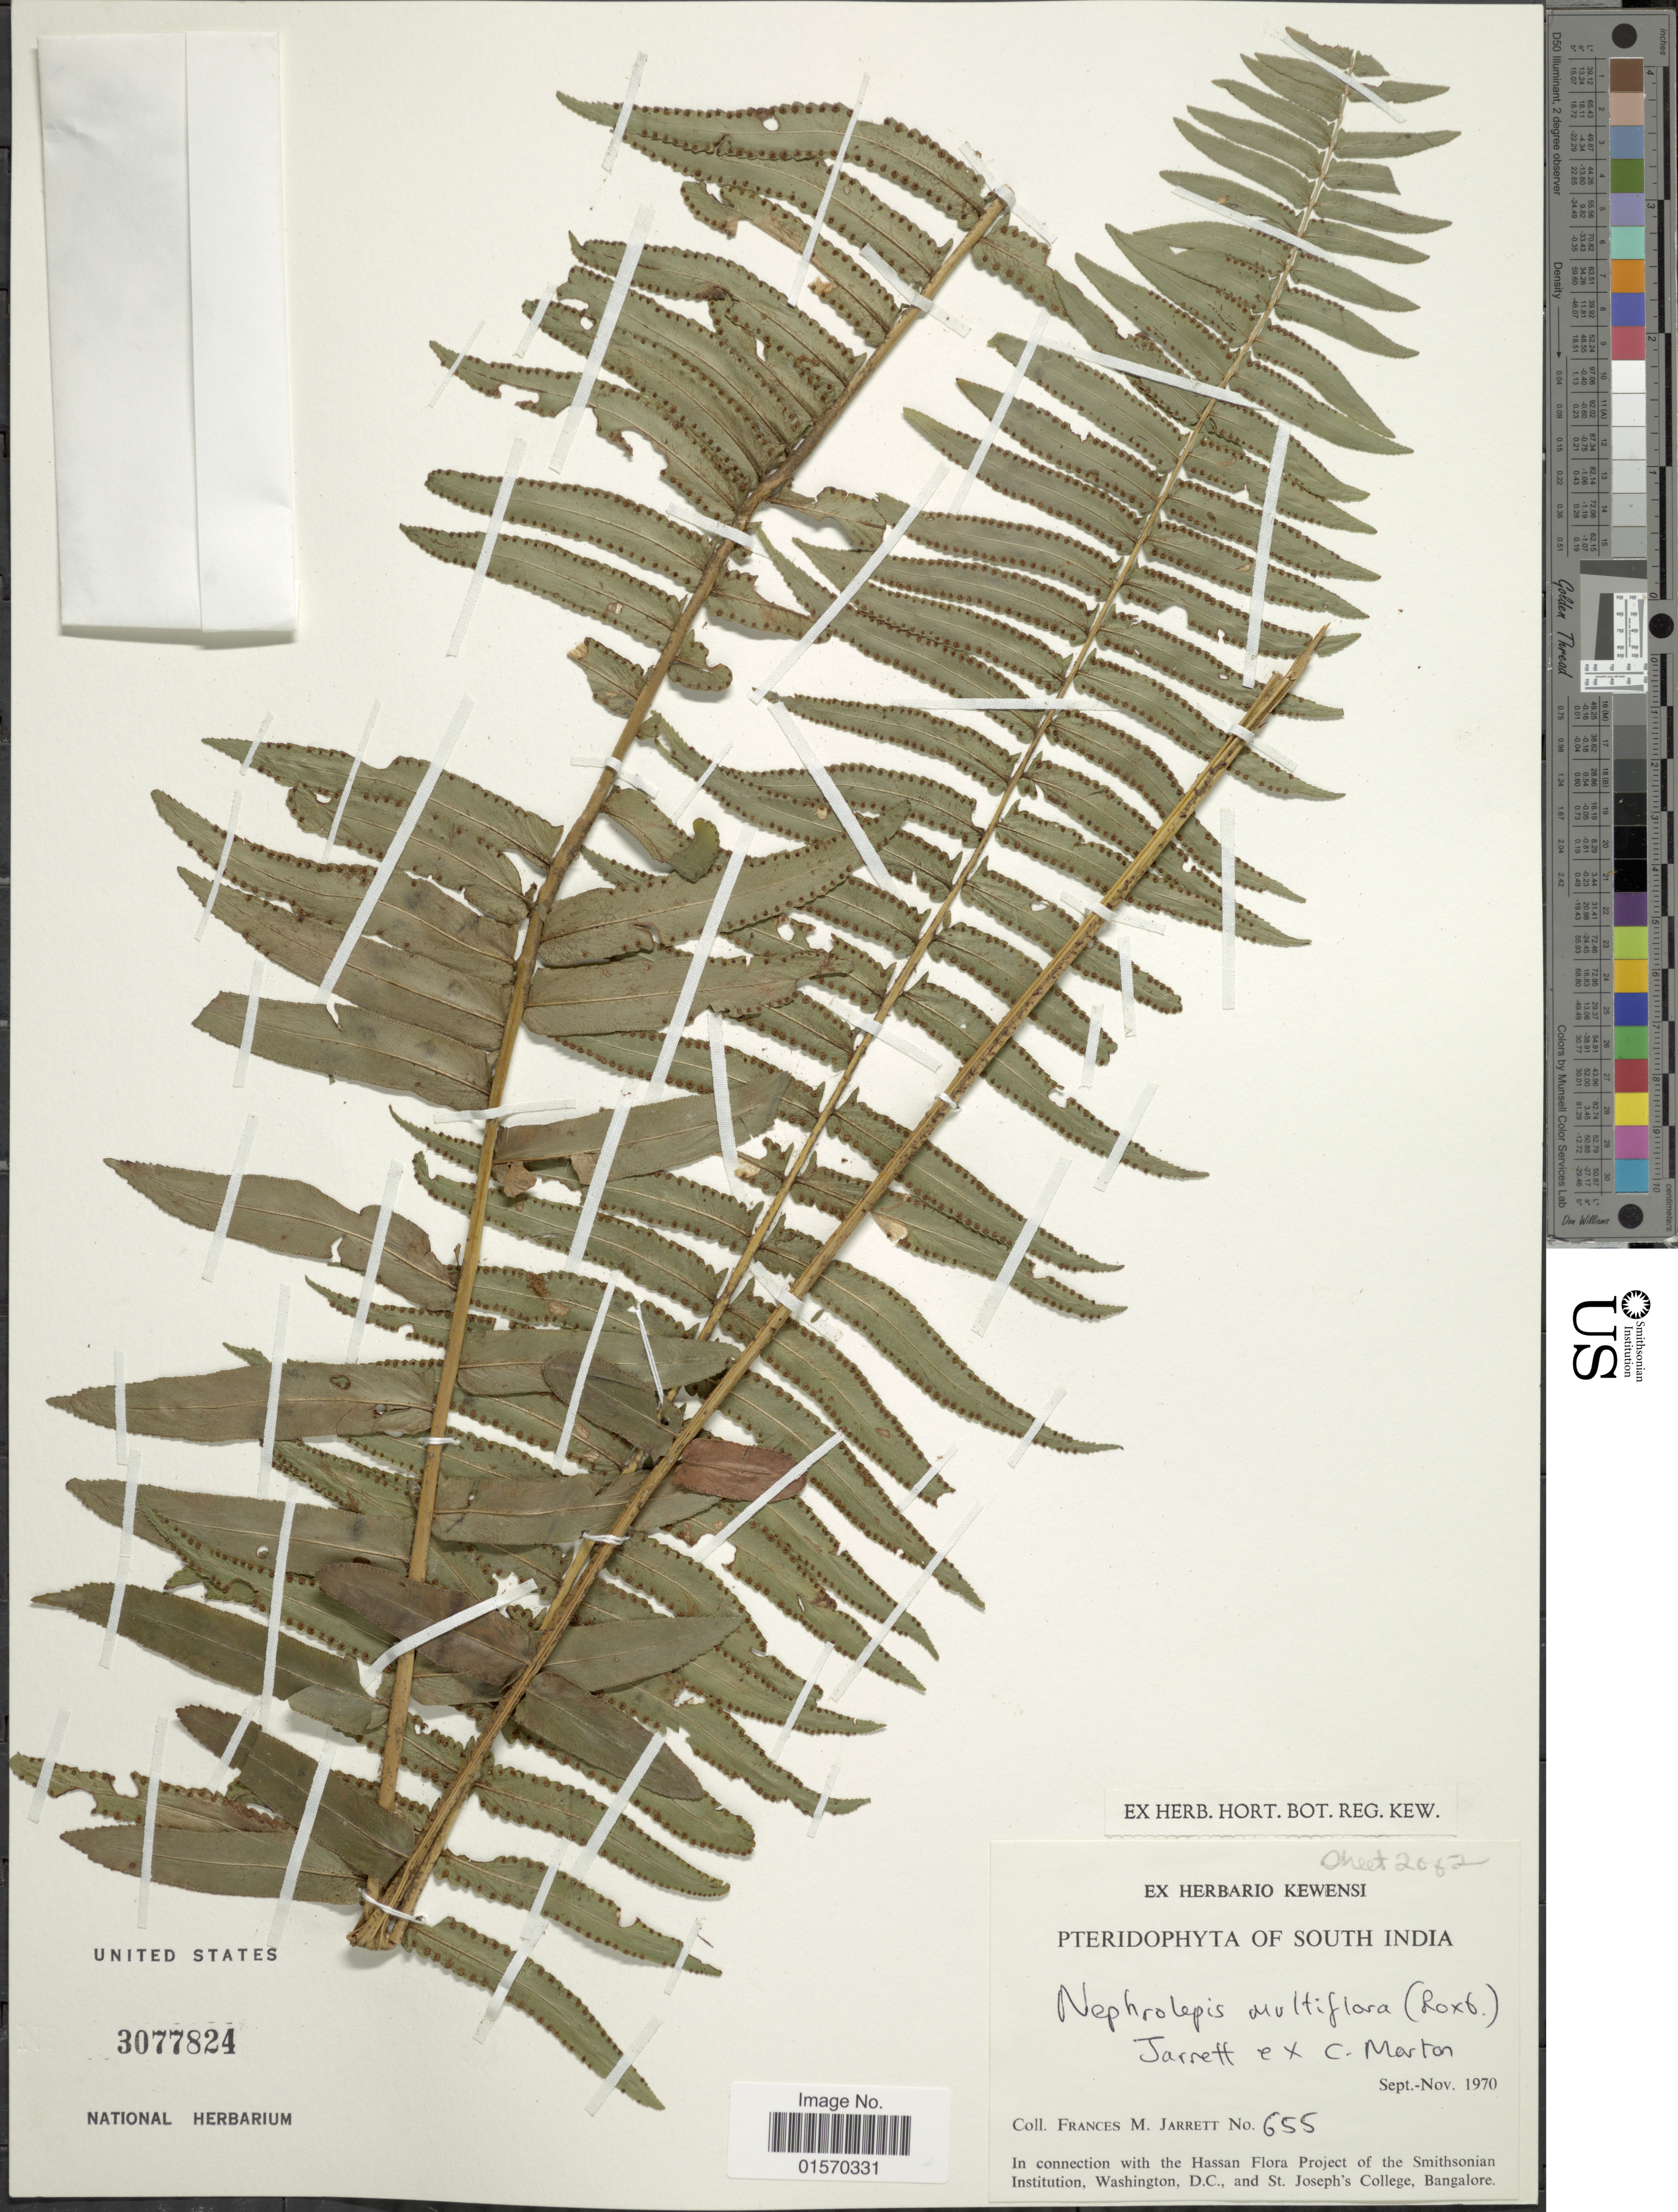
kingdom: Plantae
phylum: Tracheophyta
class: Polypodiopsida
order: Polypodiales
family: Nephrolepidaceae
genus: Nephrolepis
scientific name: Nephrolepis multiflora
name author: (Roxb.) F.M. Jarrett ex C.V. Morton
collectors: F. M. Jarrett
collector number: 655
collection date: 1970-09/1970-11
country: India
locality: South India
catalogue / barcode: US 3077824